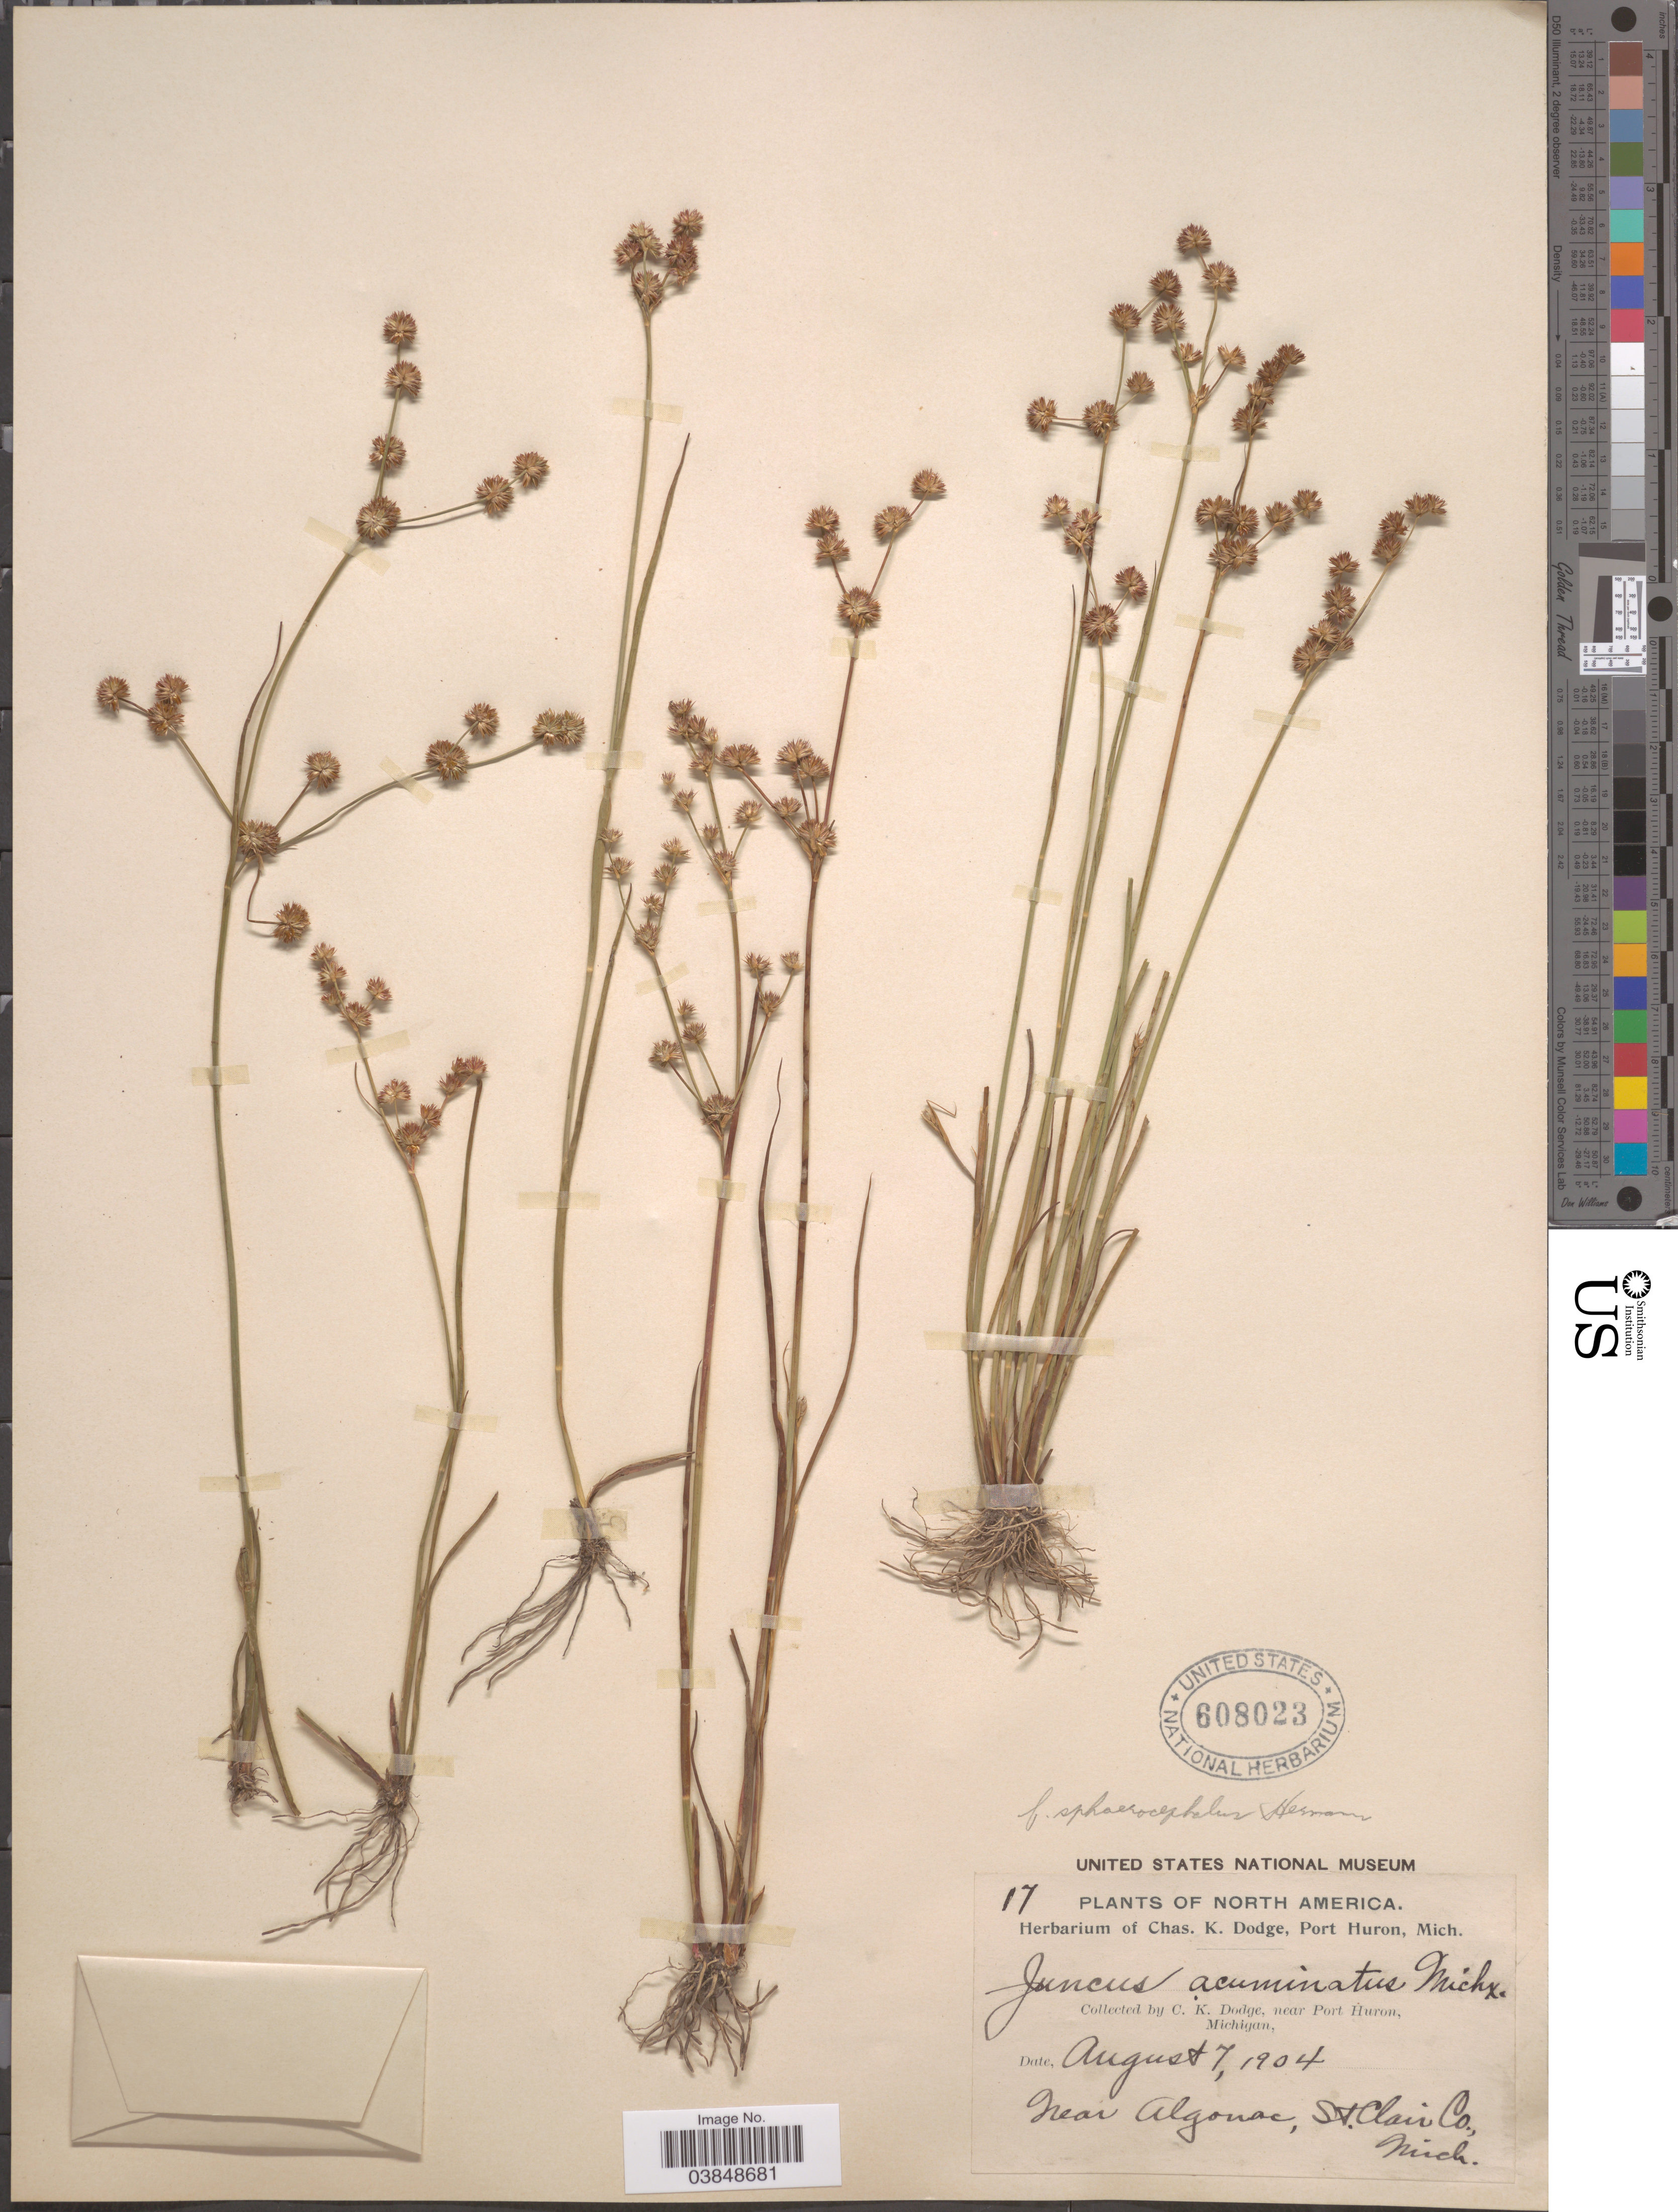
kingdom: Plantae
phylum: Tracheophyta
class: Liliopsida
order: Poales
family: Juncaceae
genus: Juncus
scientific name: Juncus acuminatus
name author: Michx.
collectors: C. Dodge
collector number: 17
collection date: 1904-08-07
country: United States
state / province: Michigan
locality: Near Port Huron. Near Algonac, St. Clair Co.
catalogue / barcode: US 608023